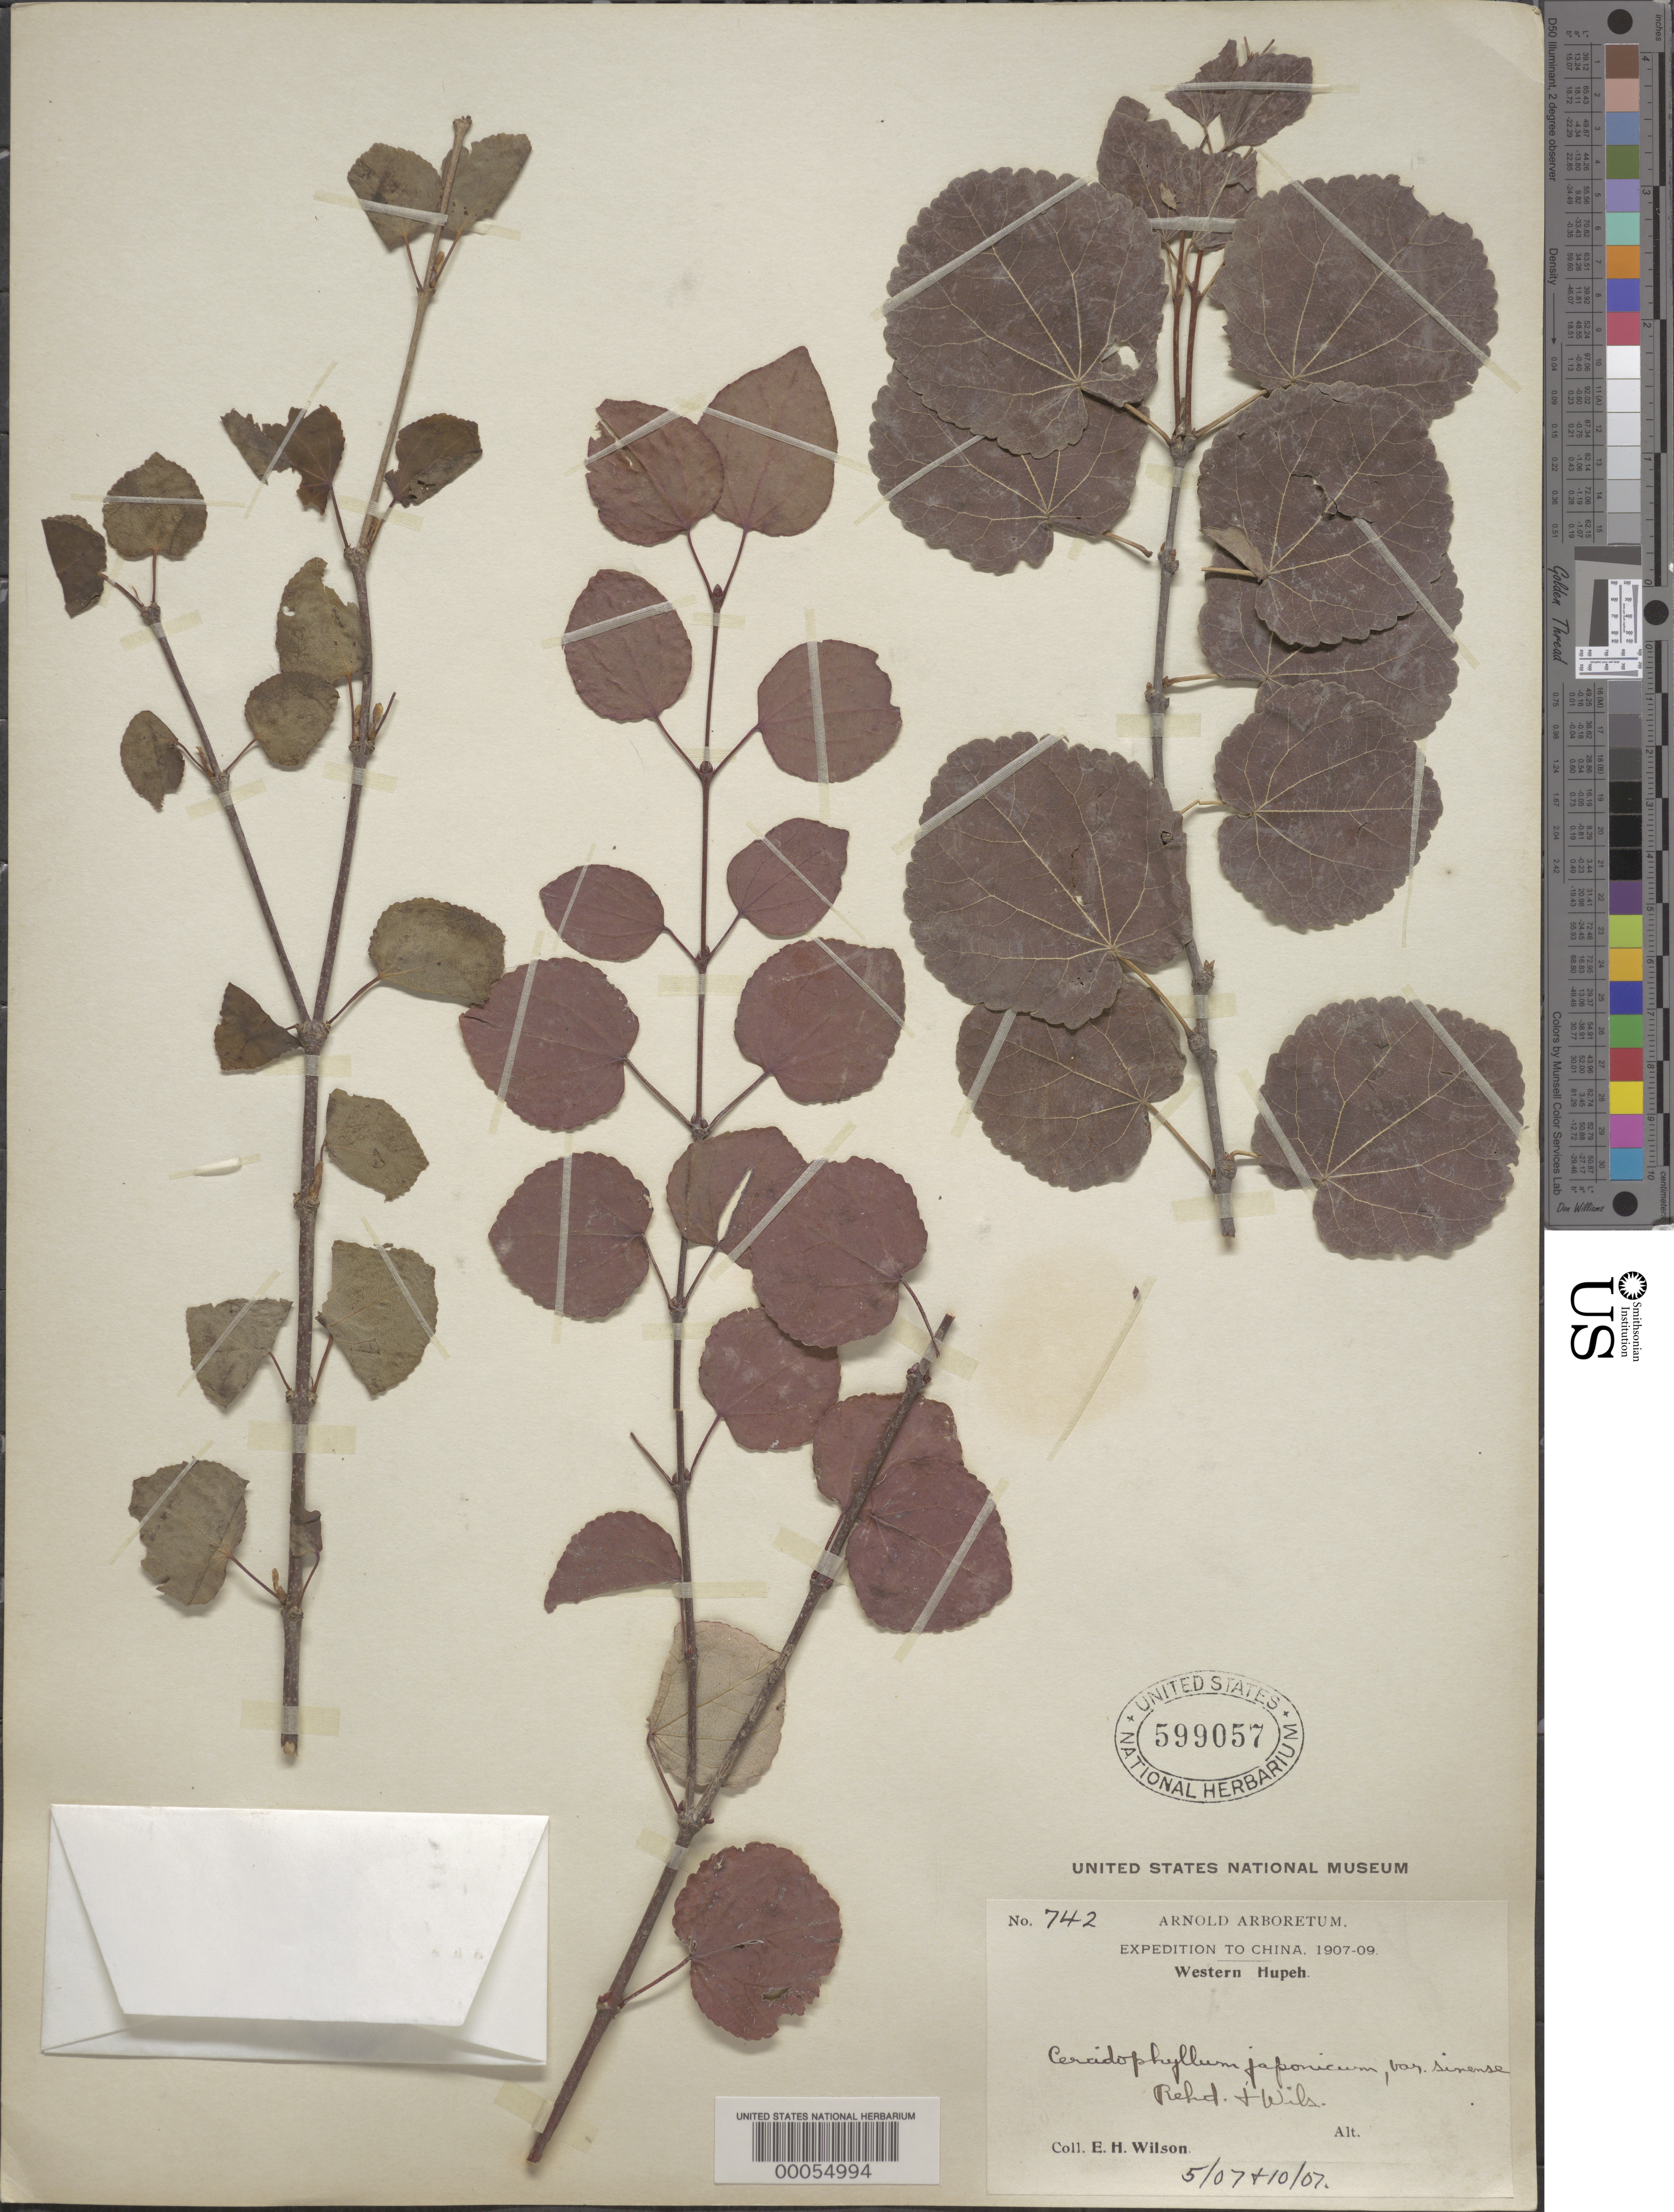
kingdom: Plantae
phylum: Tracheophyta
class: Magnoliopsida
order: Saxifragales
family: Cercidiphyllaceae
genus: Cercidiphyllum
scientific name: Cercidiphyllum japonicum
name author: Siebold & Zucc. ex J.J. Hoffm. & Schult. f.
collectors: E. H. Wilson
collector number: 742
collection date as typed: Jun 1907 to -- Oct 1907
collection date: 1907-06/1907-10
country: China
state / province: Hubei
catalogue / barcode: US 599057